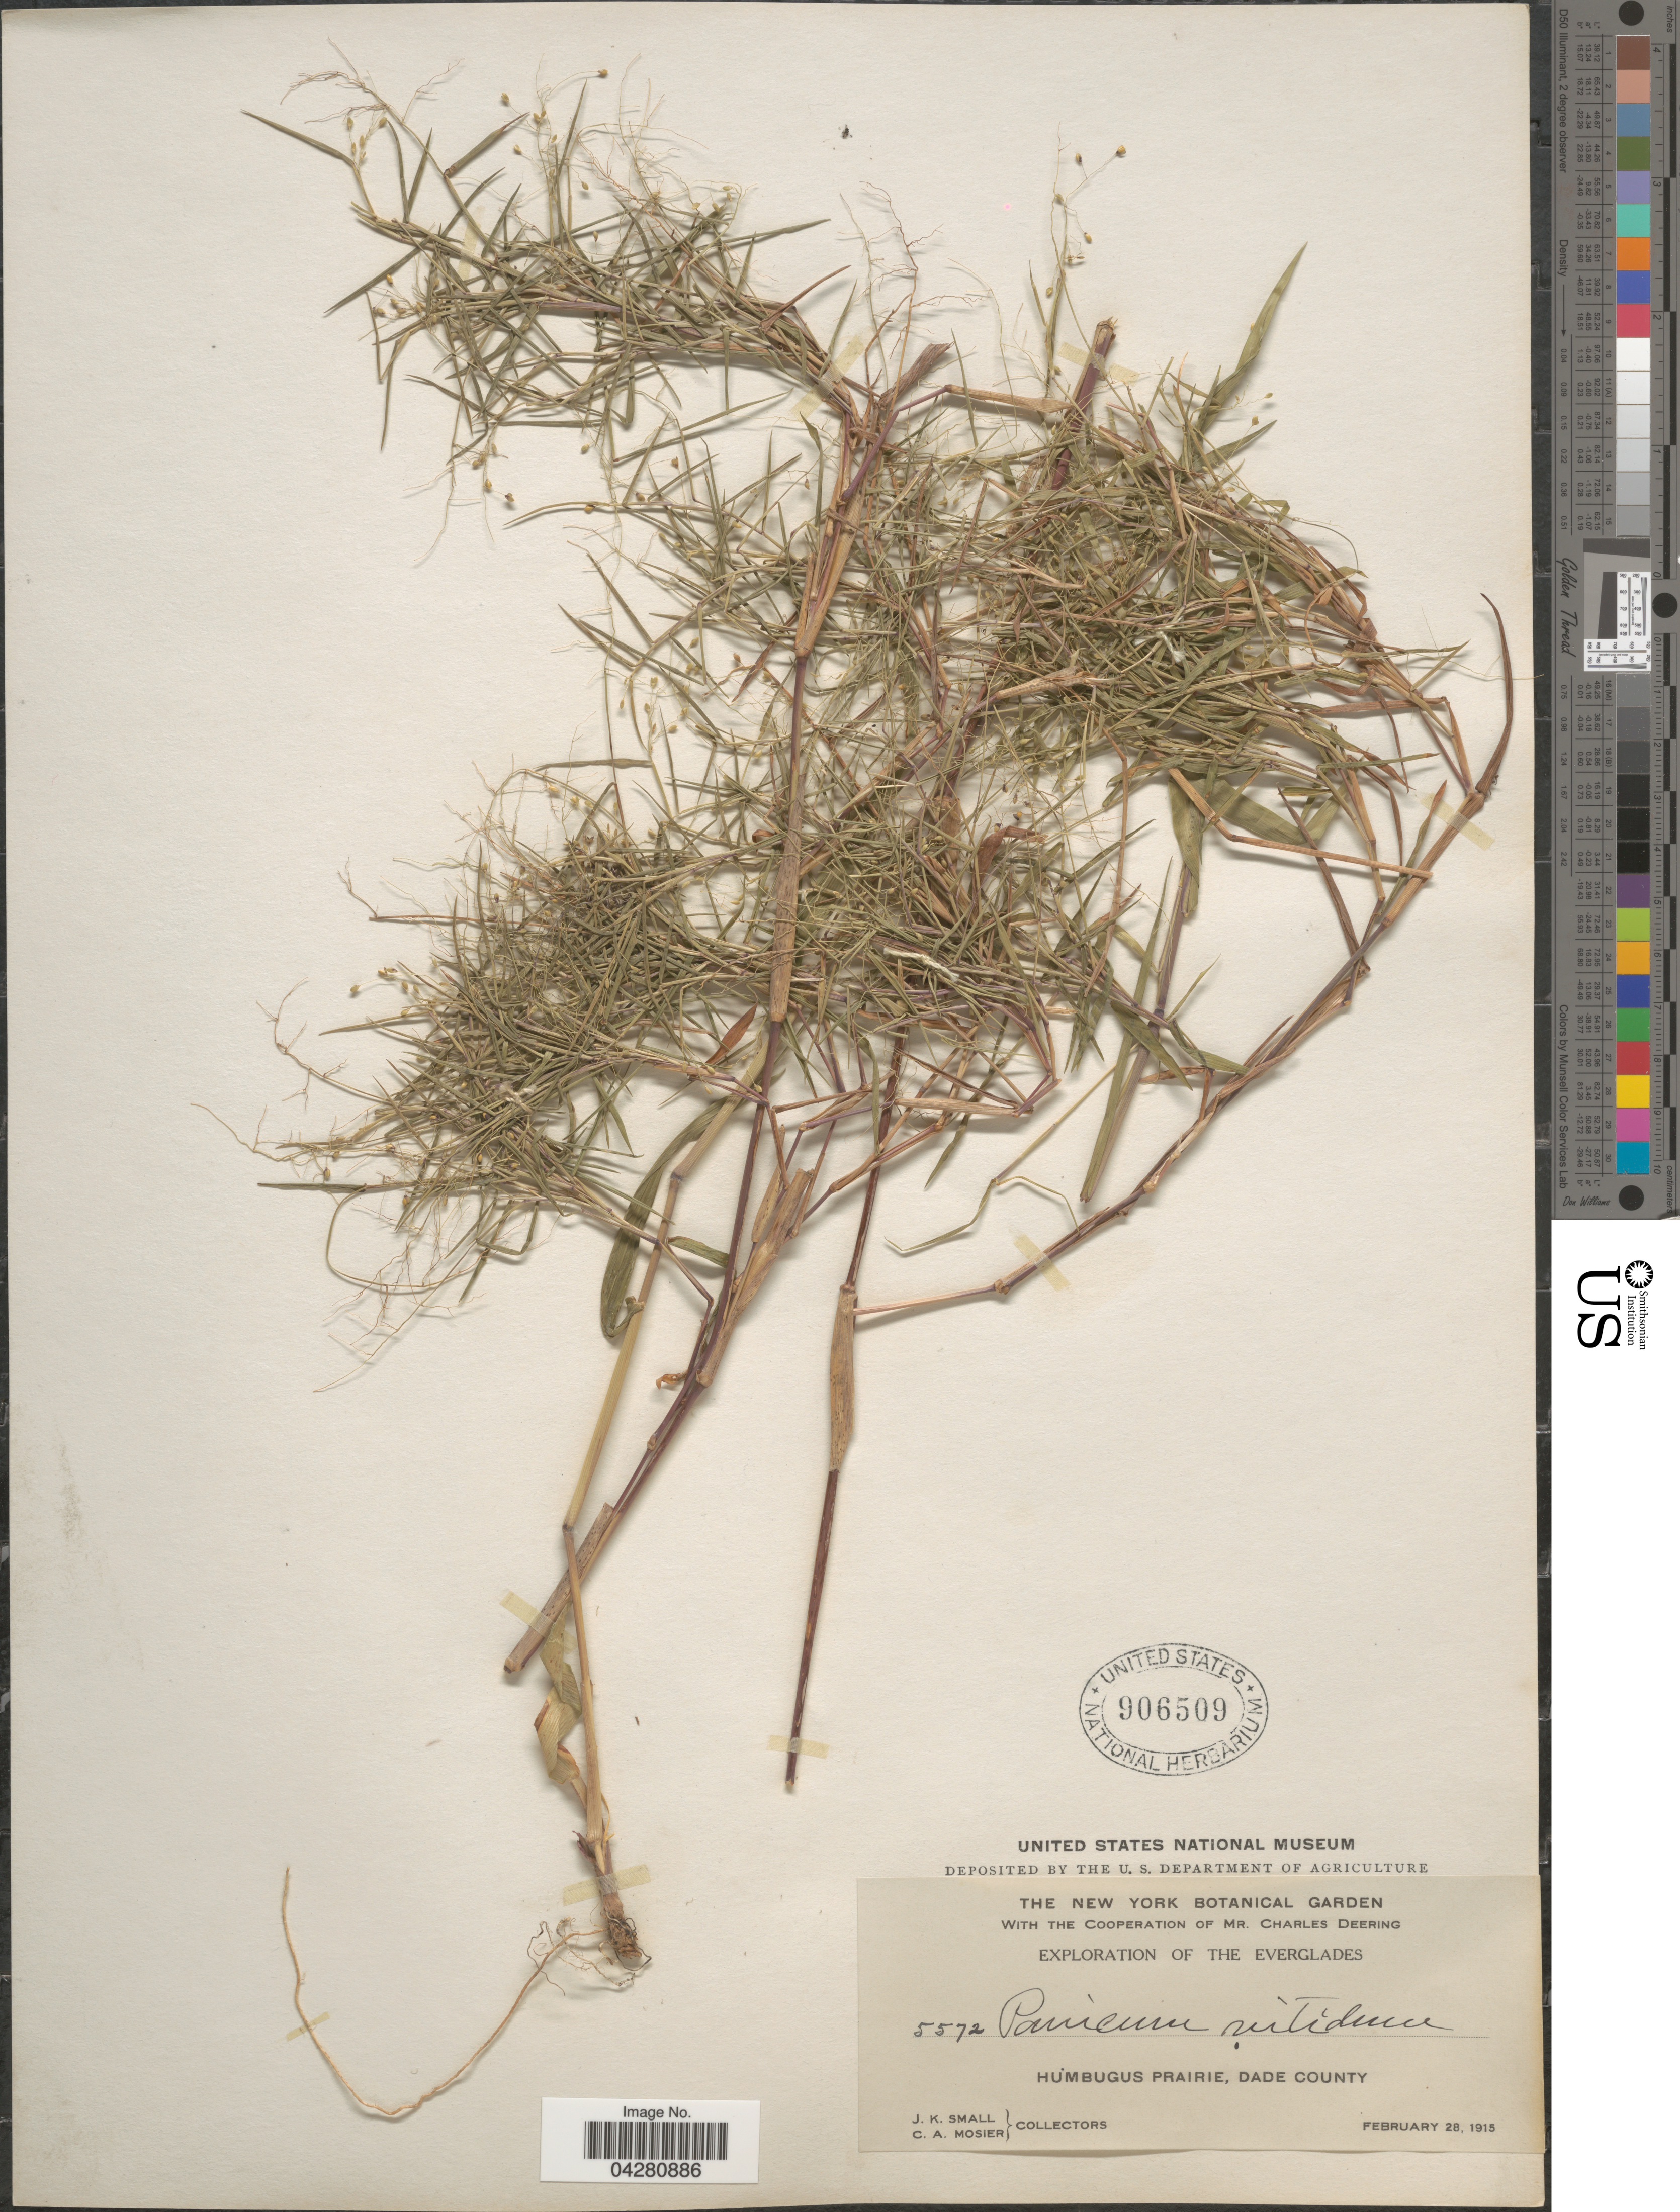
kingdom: Plantae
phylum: Tracheophyta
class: Liliopsida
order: Poales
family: Poaceae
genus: Dichanthelium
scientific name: Dichanthelium dichotomum var. dichotomum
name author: (L.) Gould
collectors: J. K. Small & C. A. Mosier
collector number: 5572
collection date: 1915-02-28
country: United States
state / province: Florida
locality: Exploration of The Everglades. Humbugus Prairie, Dade County.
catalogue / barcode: US 906509